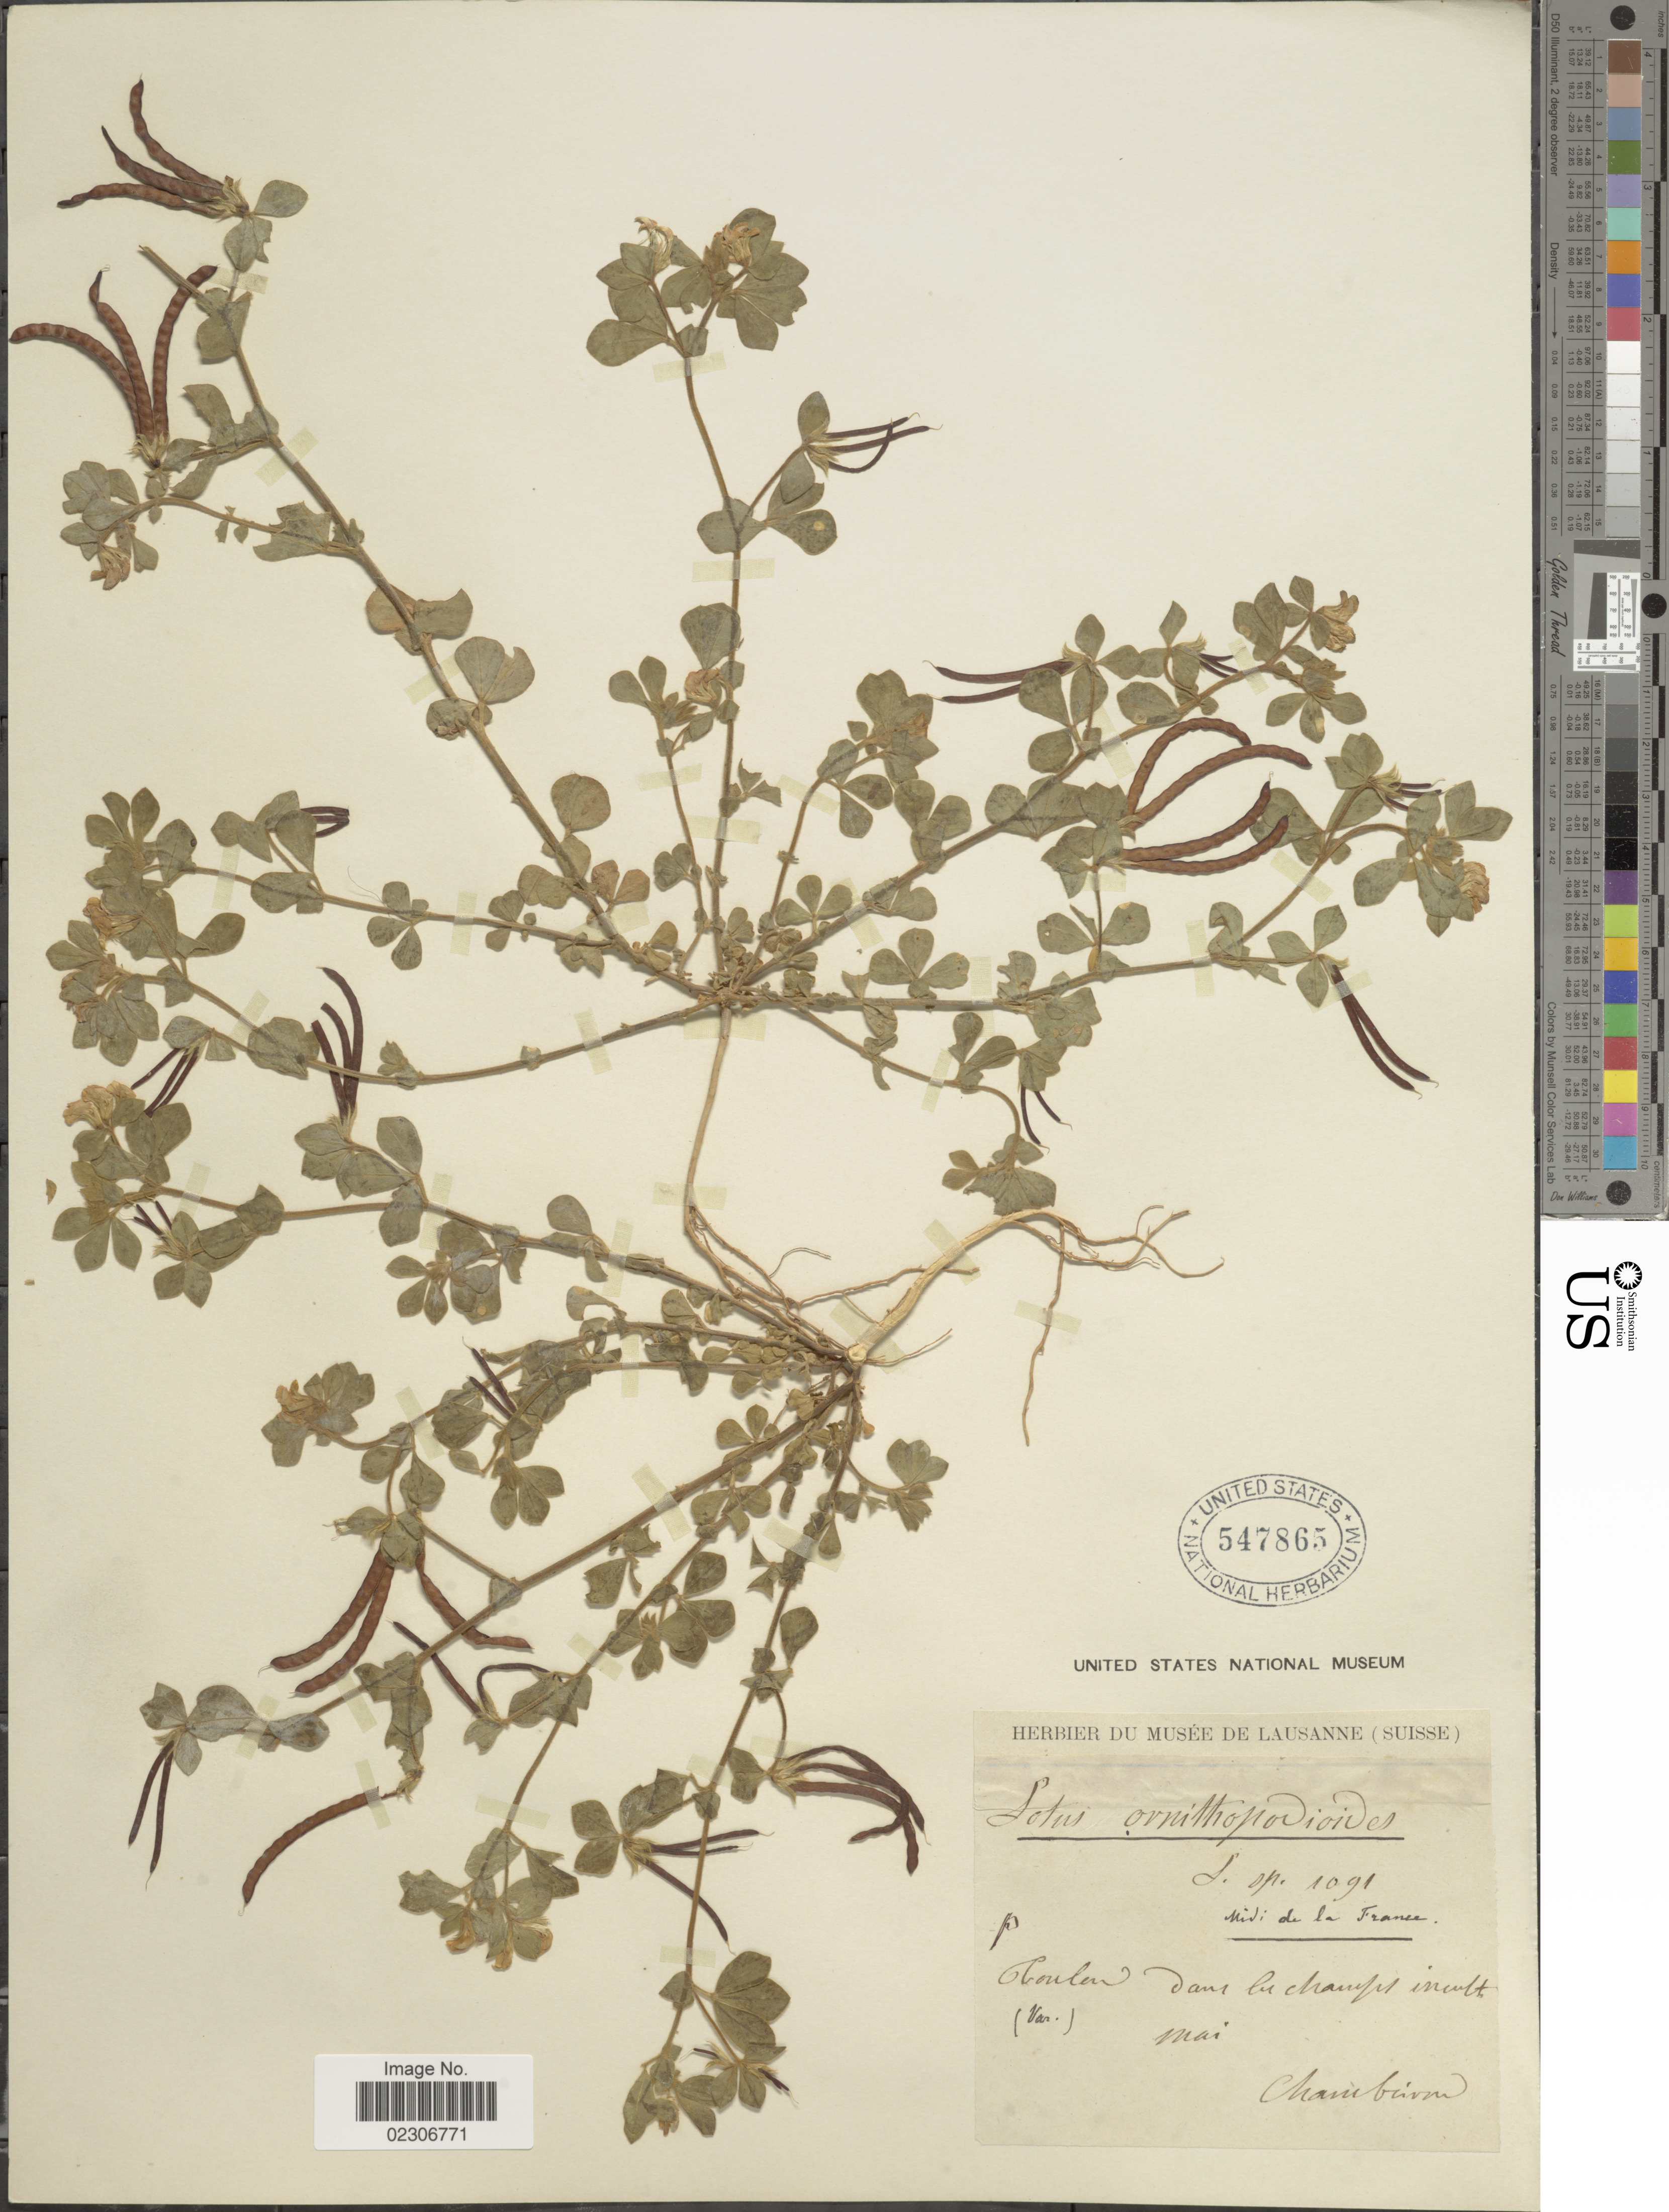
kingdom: Plantae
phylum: Tracheophyta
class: Magnoliopsida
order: Fabales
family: Fabaceae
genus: Lotus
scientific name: Lotus ornithopodioides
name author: L.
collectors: Chambeiron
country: France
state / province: Provence-Alpes-Côte d'Azur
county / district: Var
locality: Toulon dans les champis [interpreted] incult (var).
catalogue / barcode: US 547865